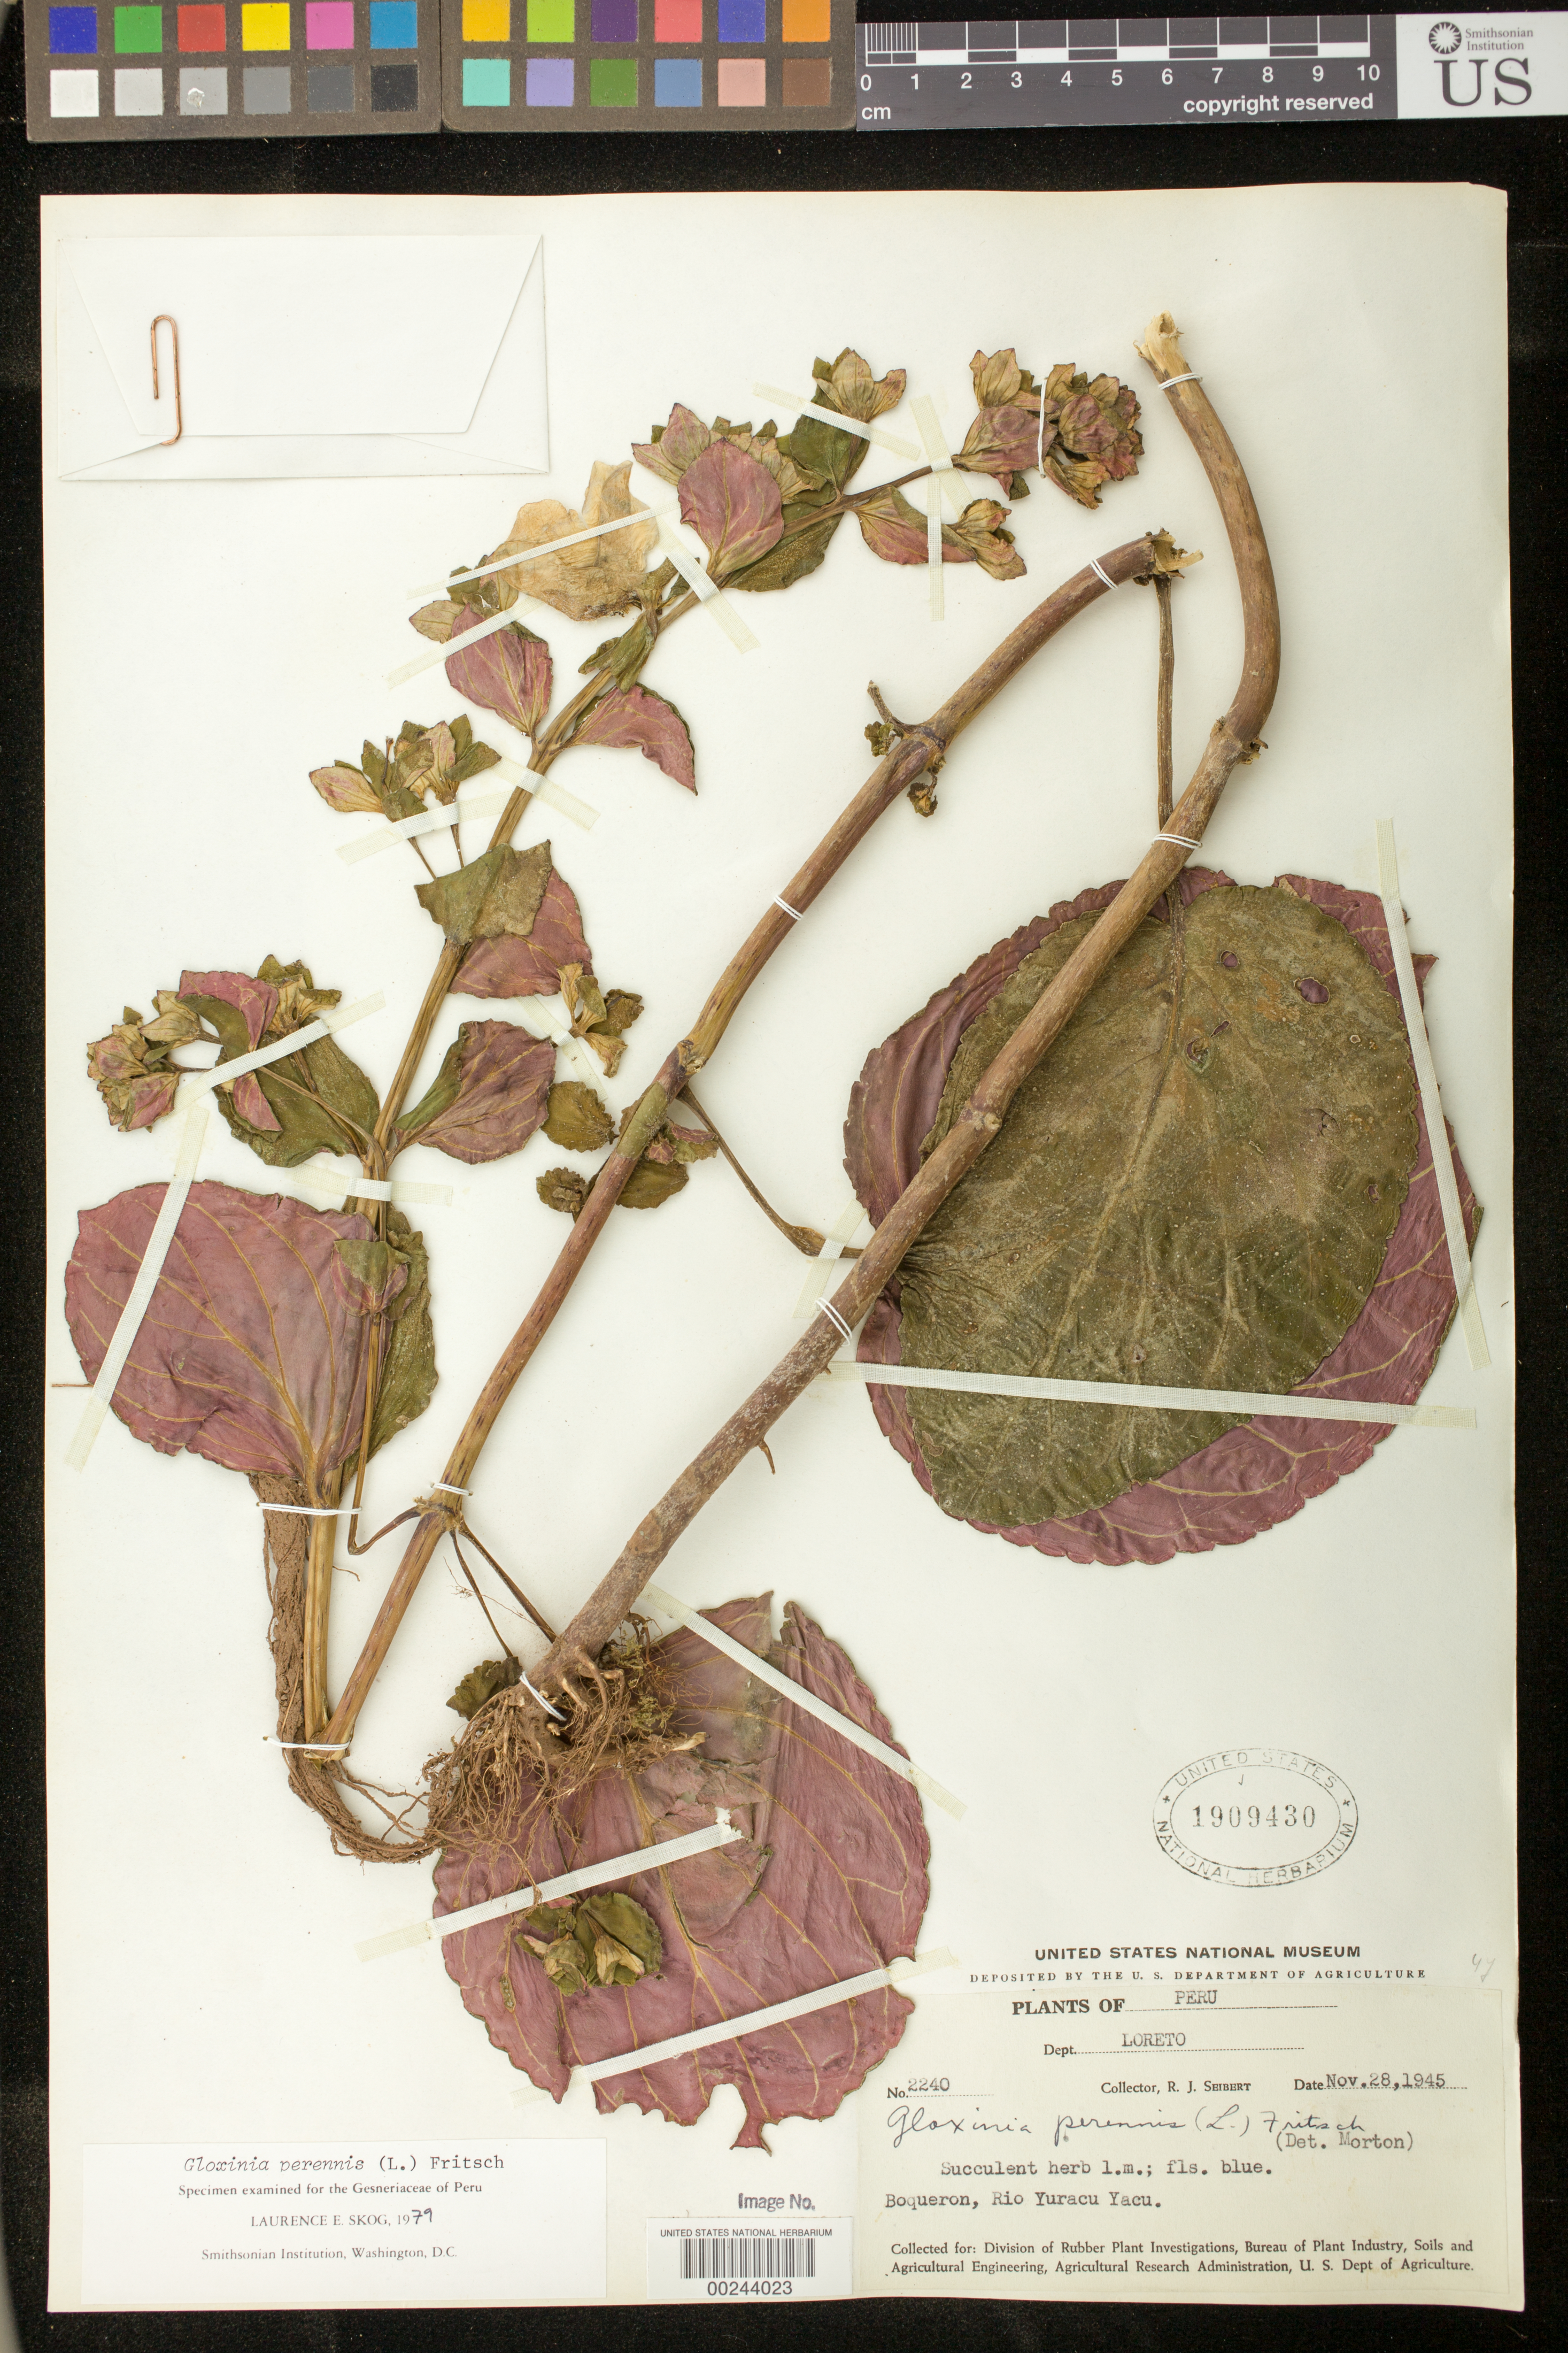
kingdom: Plantae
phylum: Tracheophyta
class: Magnoliopsida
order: Lamiales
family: Gesneriaceae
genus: Gloxinia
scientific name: Gloxinia perennis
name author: (L.) Fritsch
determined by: Skog, Laurence E.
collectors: R. J. Seibert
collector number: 2240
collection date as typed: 28 Nov 1945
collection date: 1945-11-28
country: Peru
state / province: Loreto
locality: Boqueron, Rio Yuracu Yacu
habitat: Moist river gorge in shade; brownish loam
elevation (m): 762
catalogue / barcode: US 1909430